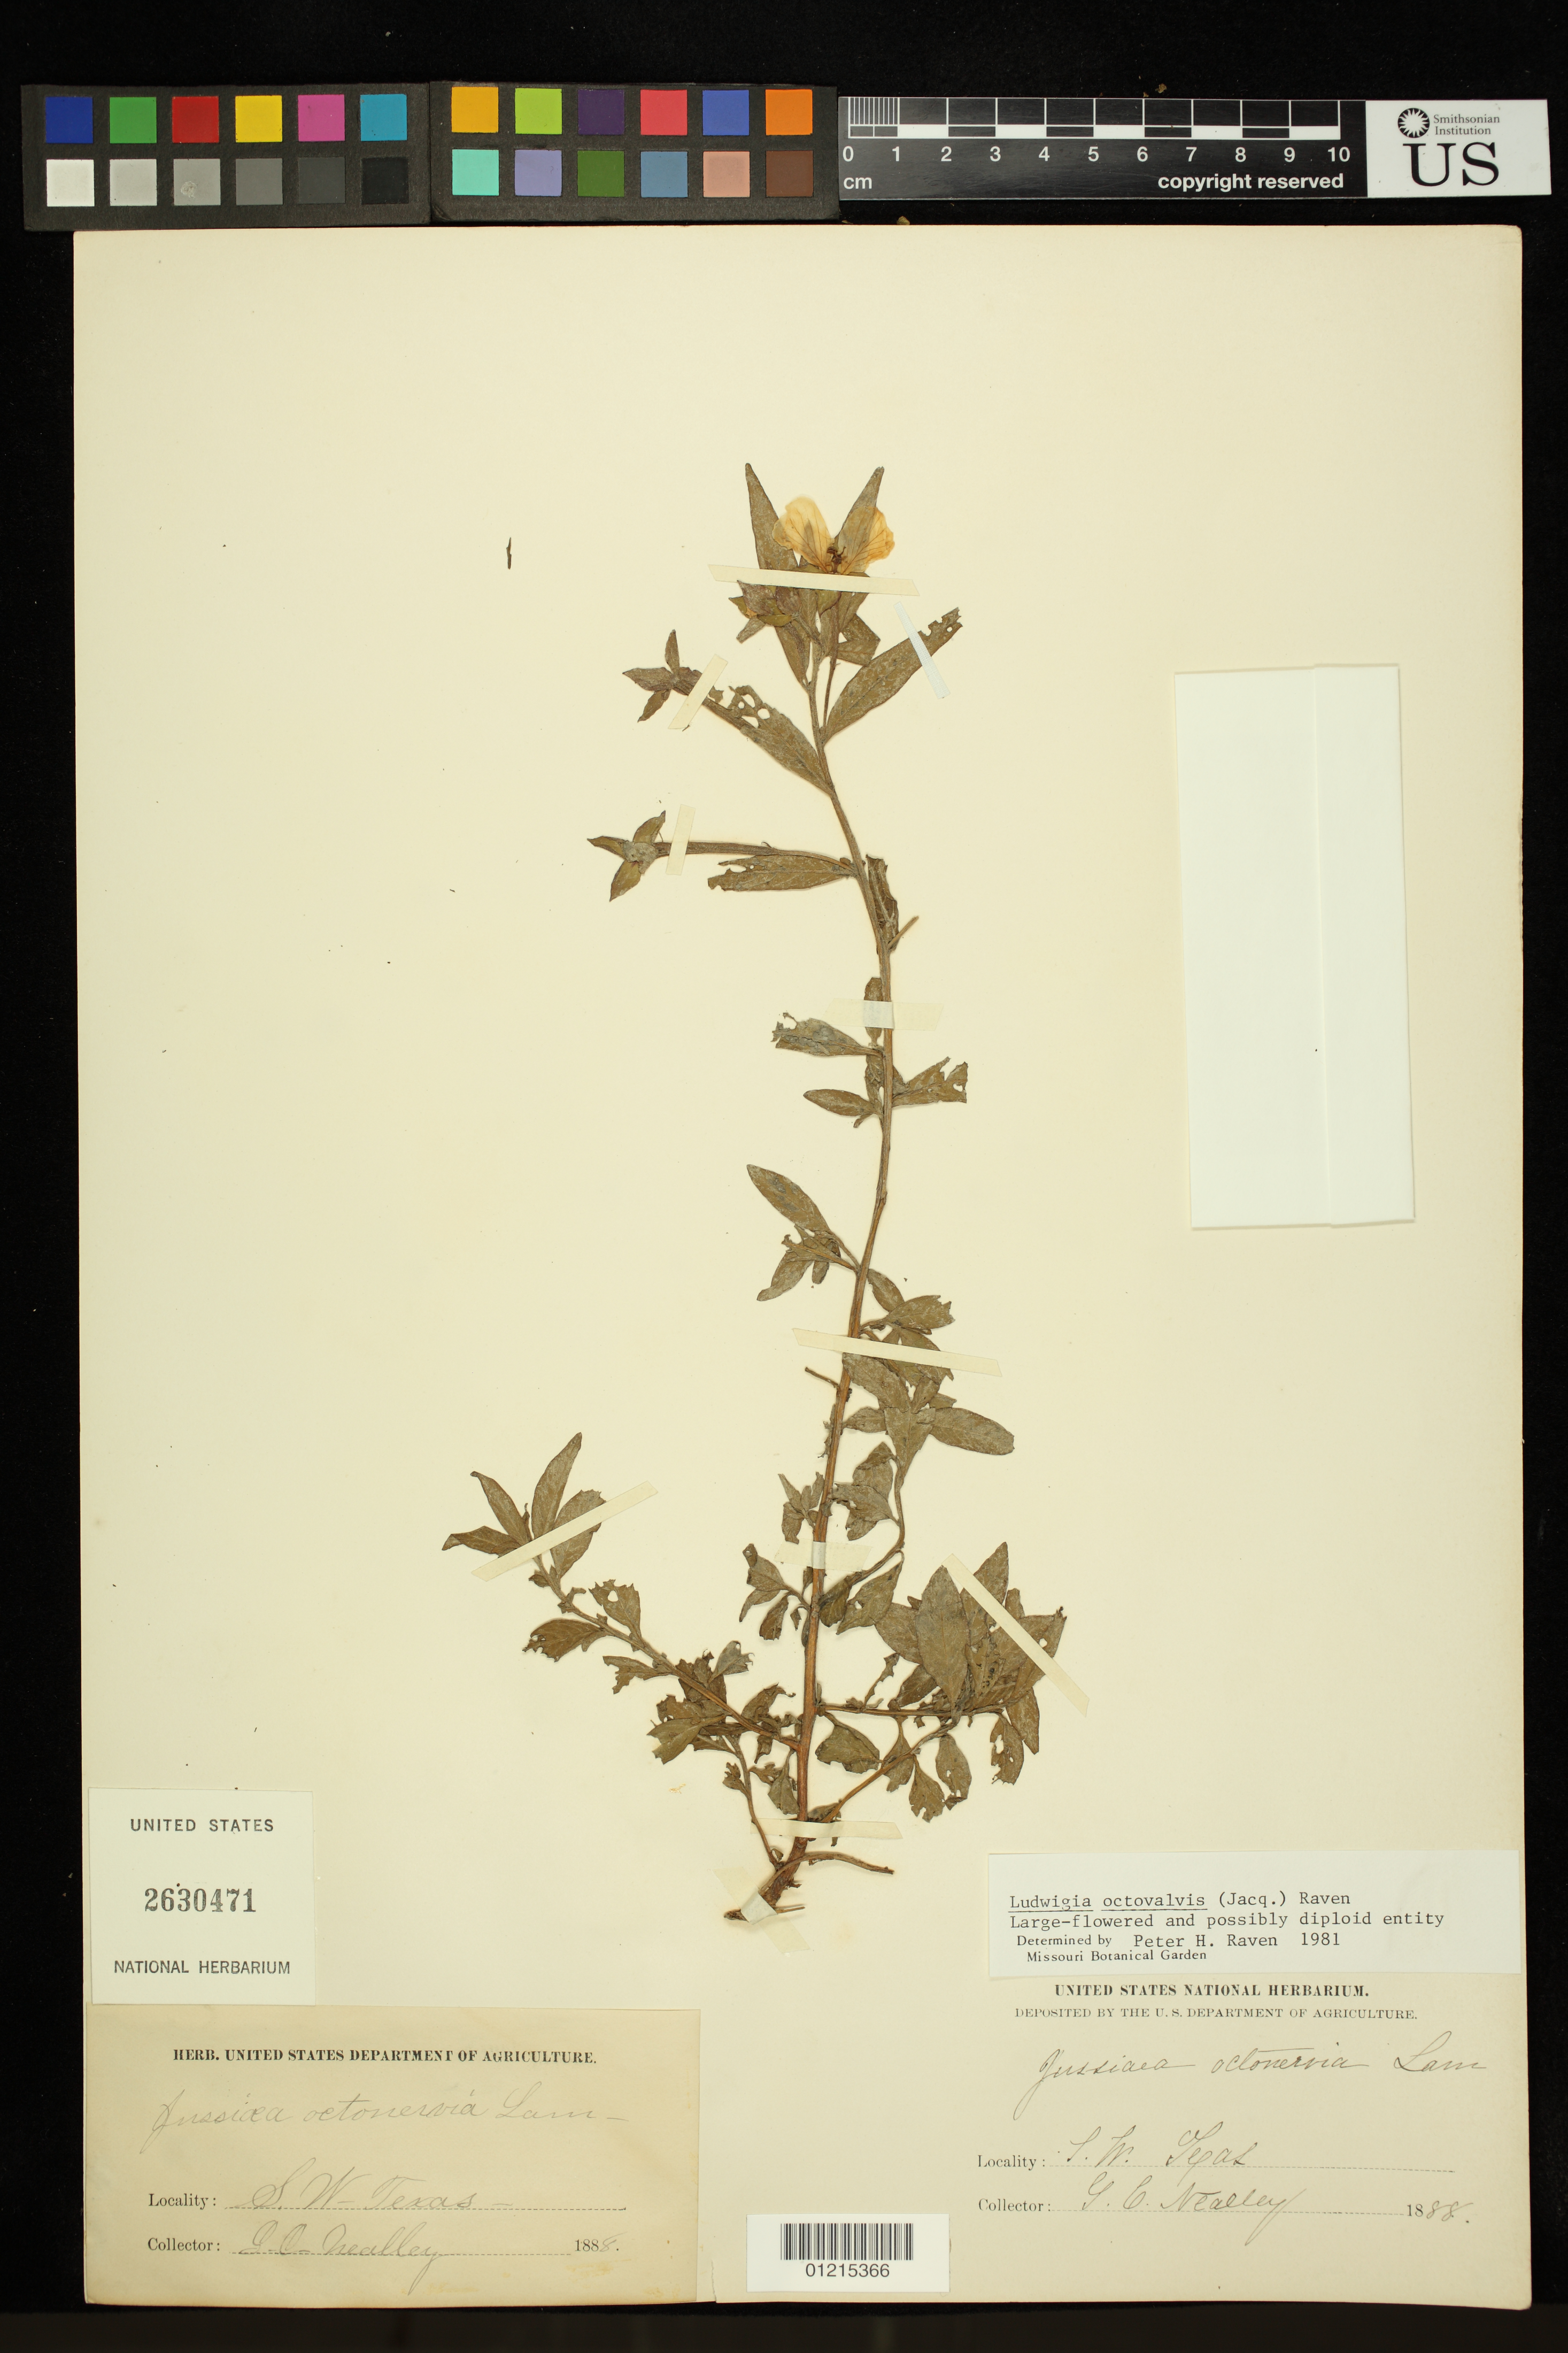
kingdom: Plantae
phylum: Tracheophyta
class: Magnoliopsida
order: Myrtales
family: Onagraceae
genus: Ludwigia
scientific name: Ludwigia octovalvis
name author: (Jacq.) P.H. Raven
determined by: Raven, P. H.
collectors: G. C. Nealley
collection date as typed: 1888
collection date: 1888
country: United States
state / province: Texas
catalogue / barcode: US 2630471